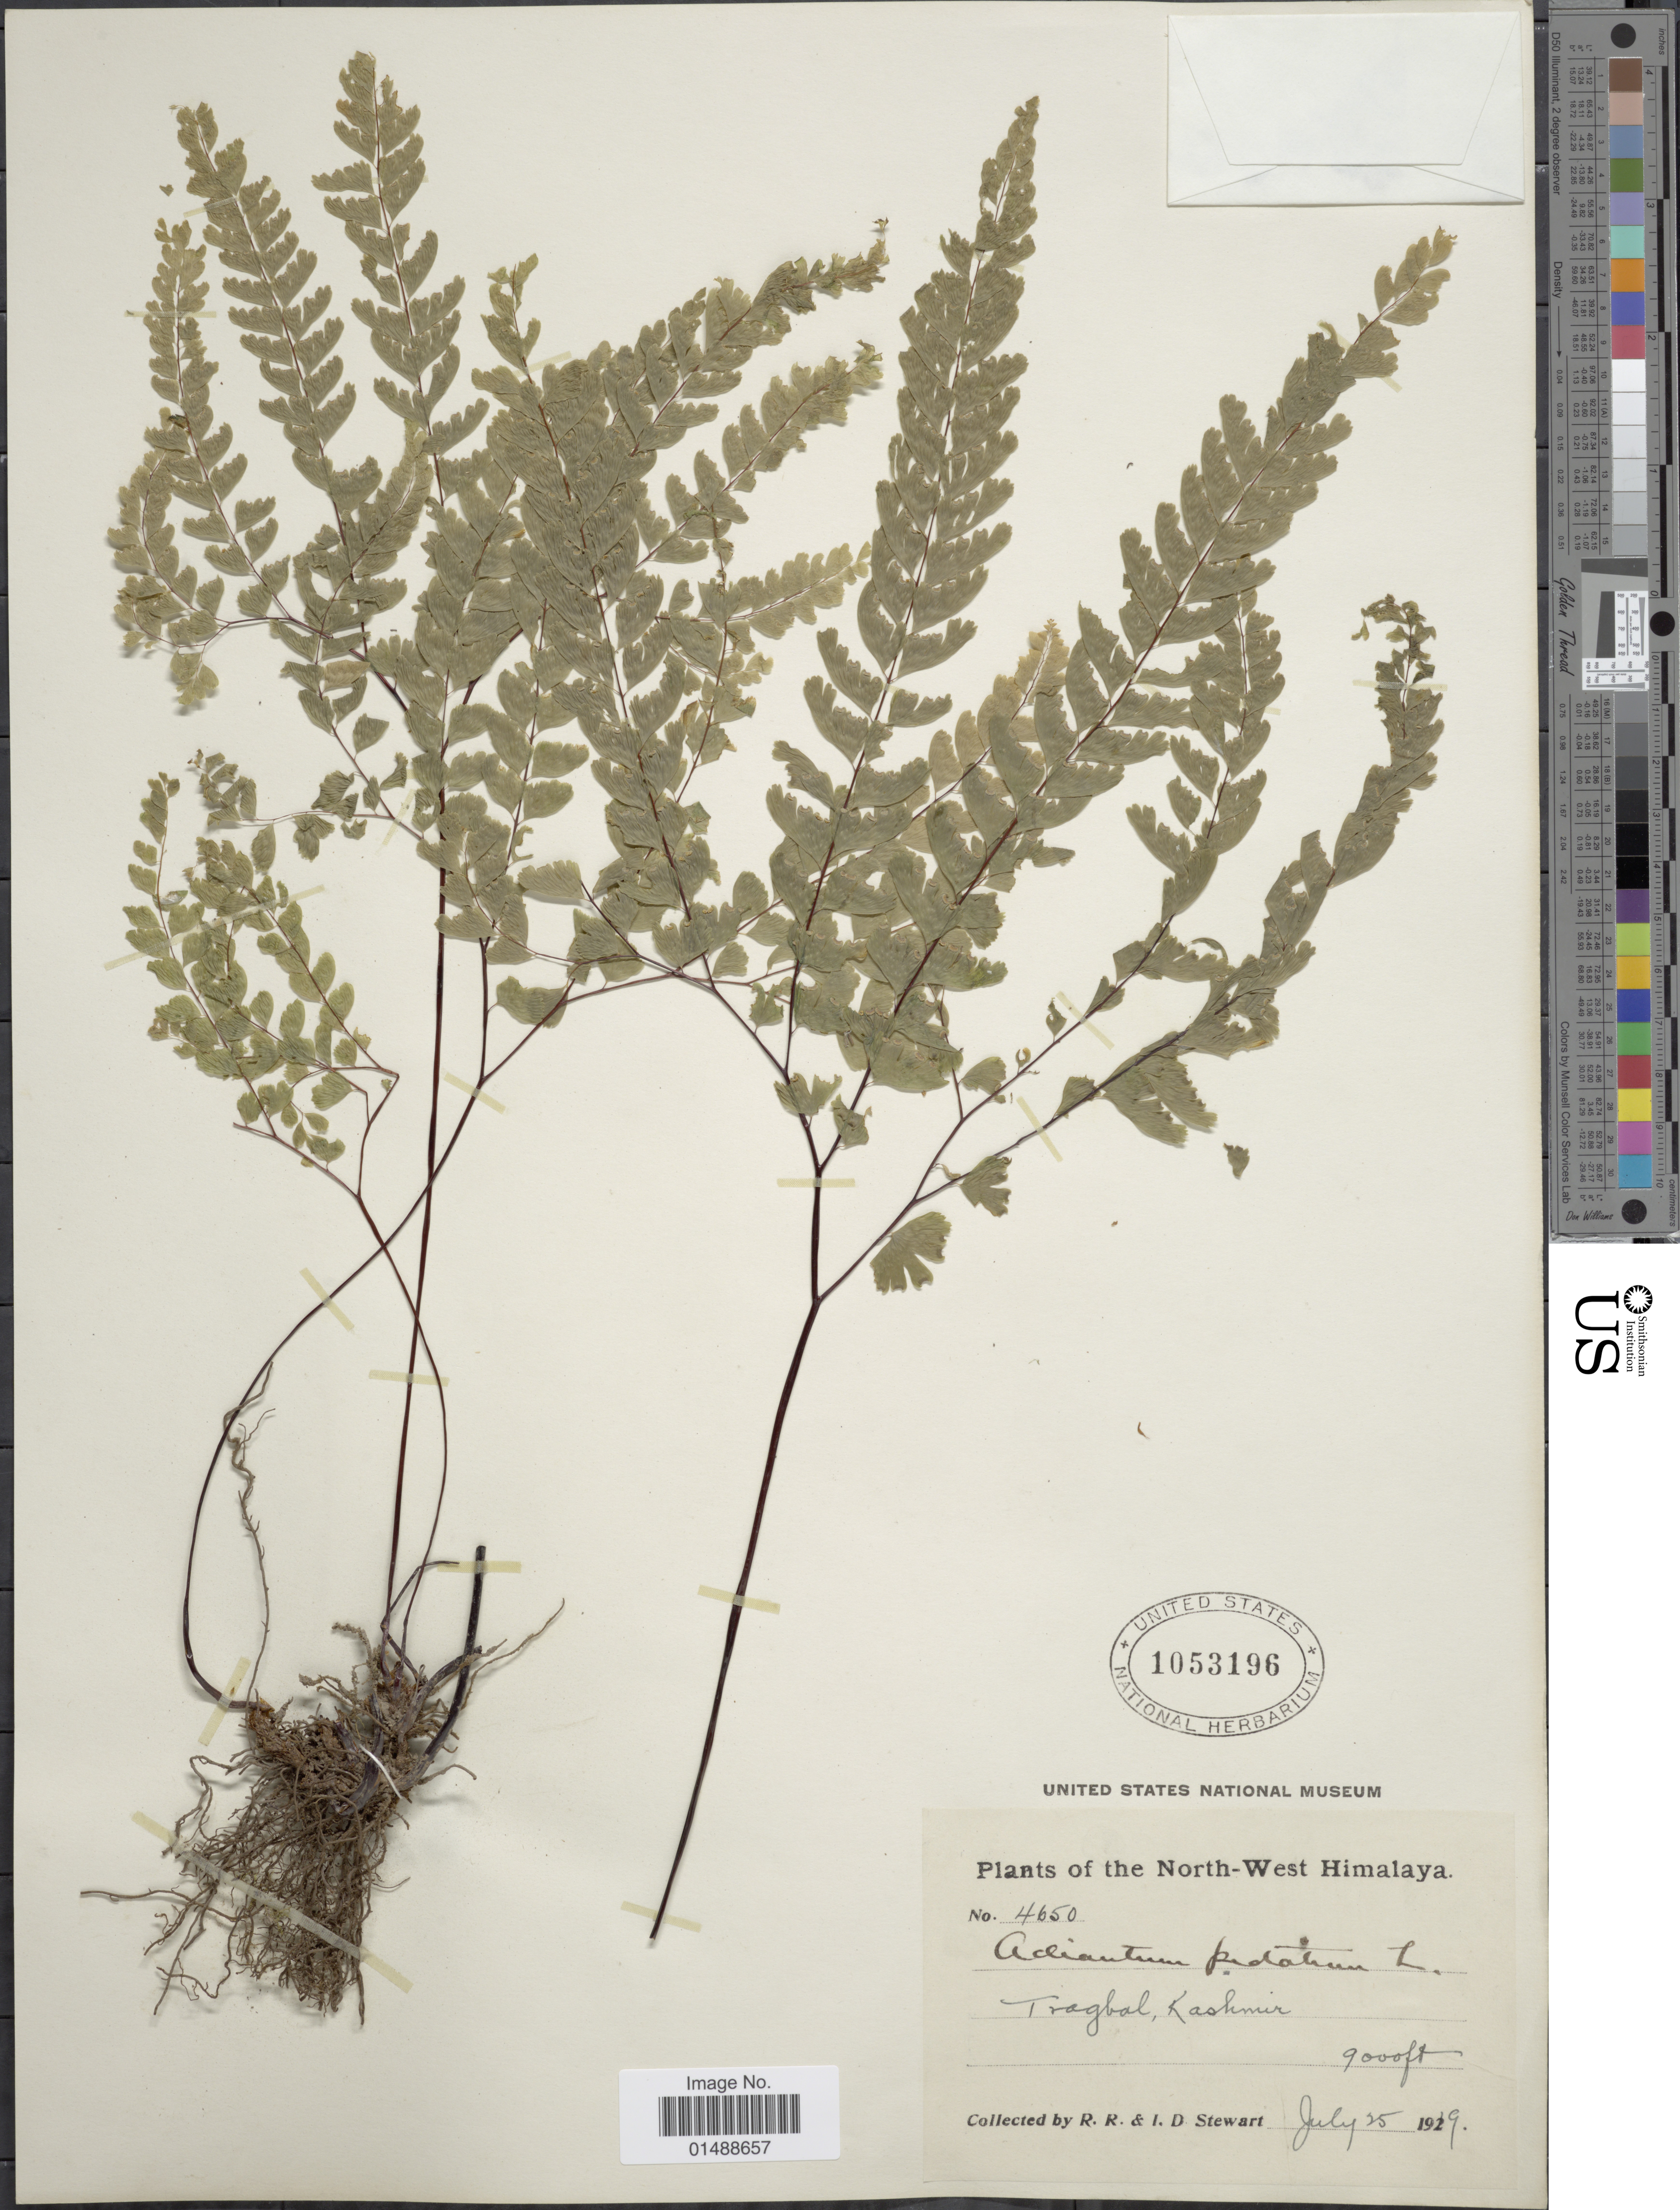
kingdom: Plantae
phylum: Tracheophyta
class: Polypodiopsida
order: Polypodiales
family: Pteridaceae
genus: Adiantum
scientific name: Adiantum pedatum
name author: L.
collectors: R. R. Stewart & I. Stewart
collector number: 4650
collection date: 1919-07-25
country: India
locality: North-West Himalaya, Tragbal, Kashmir.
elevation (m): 2743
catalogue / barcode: US 1053196